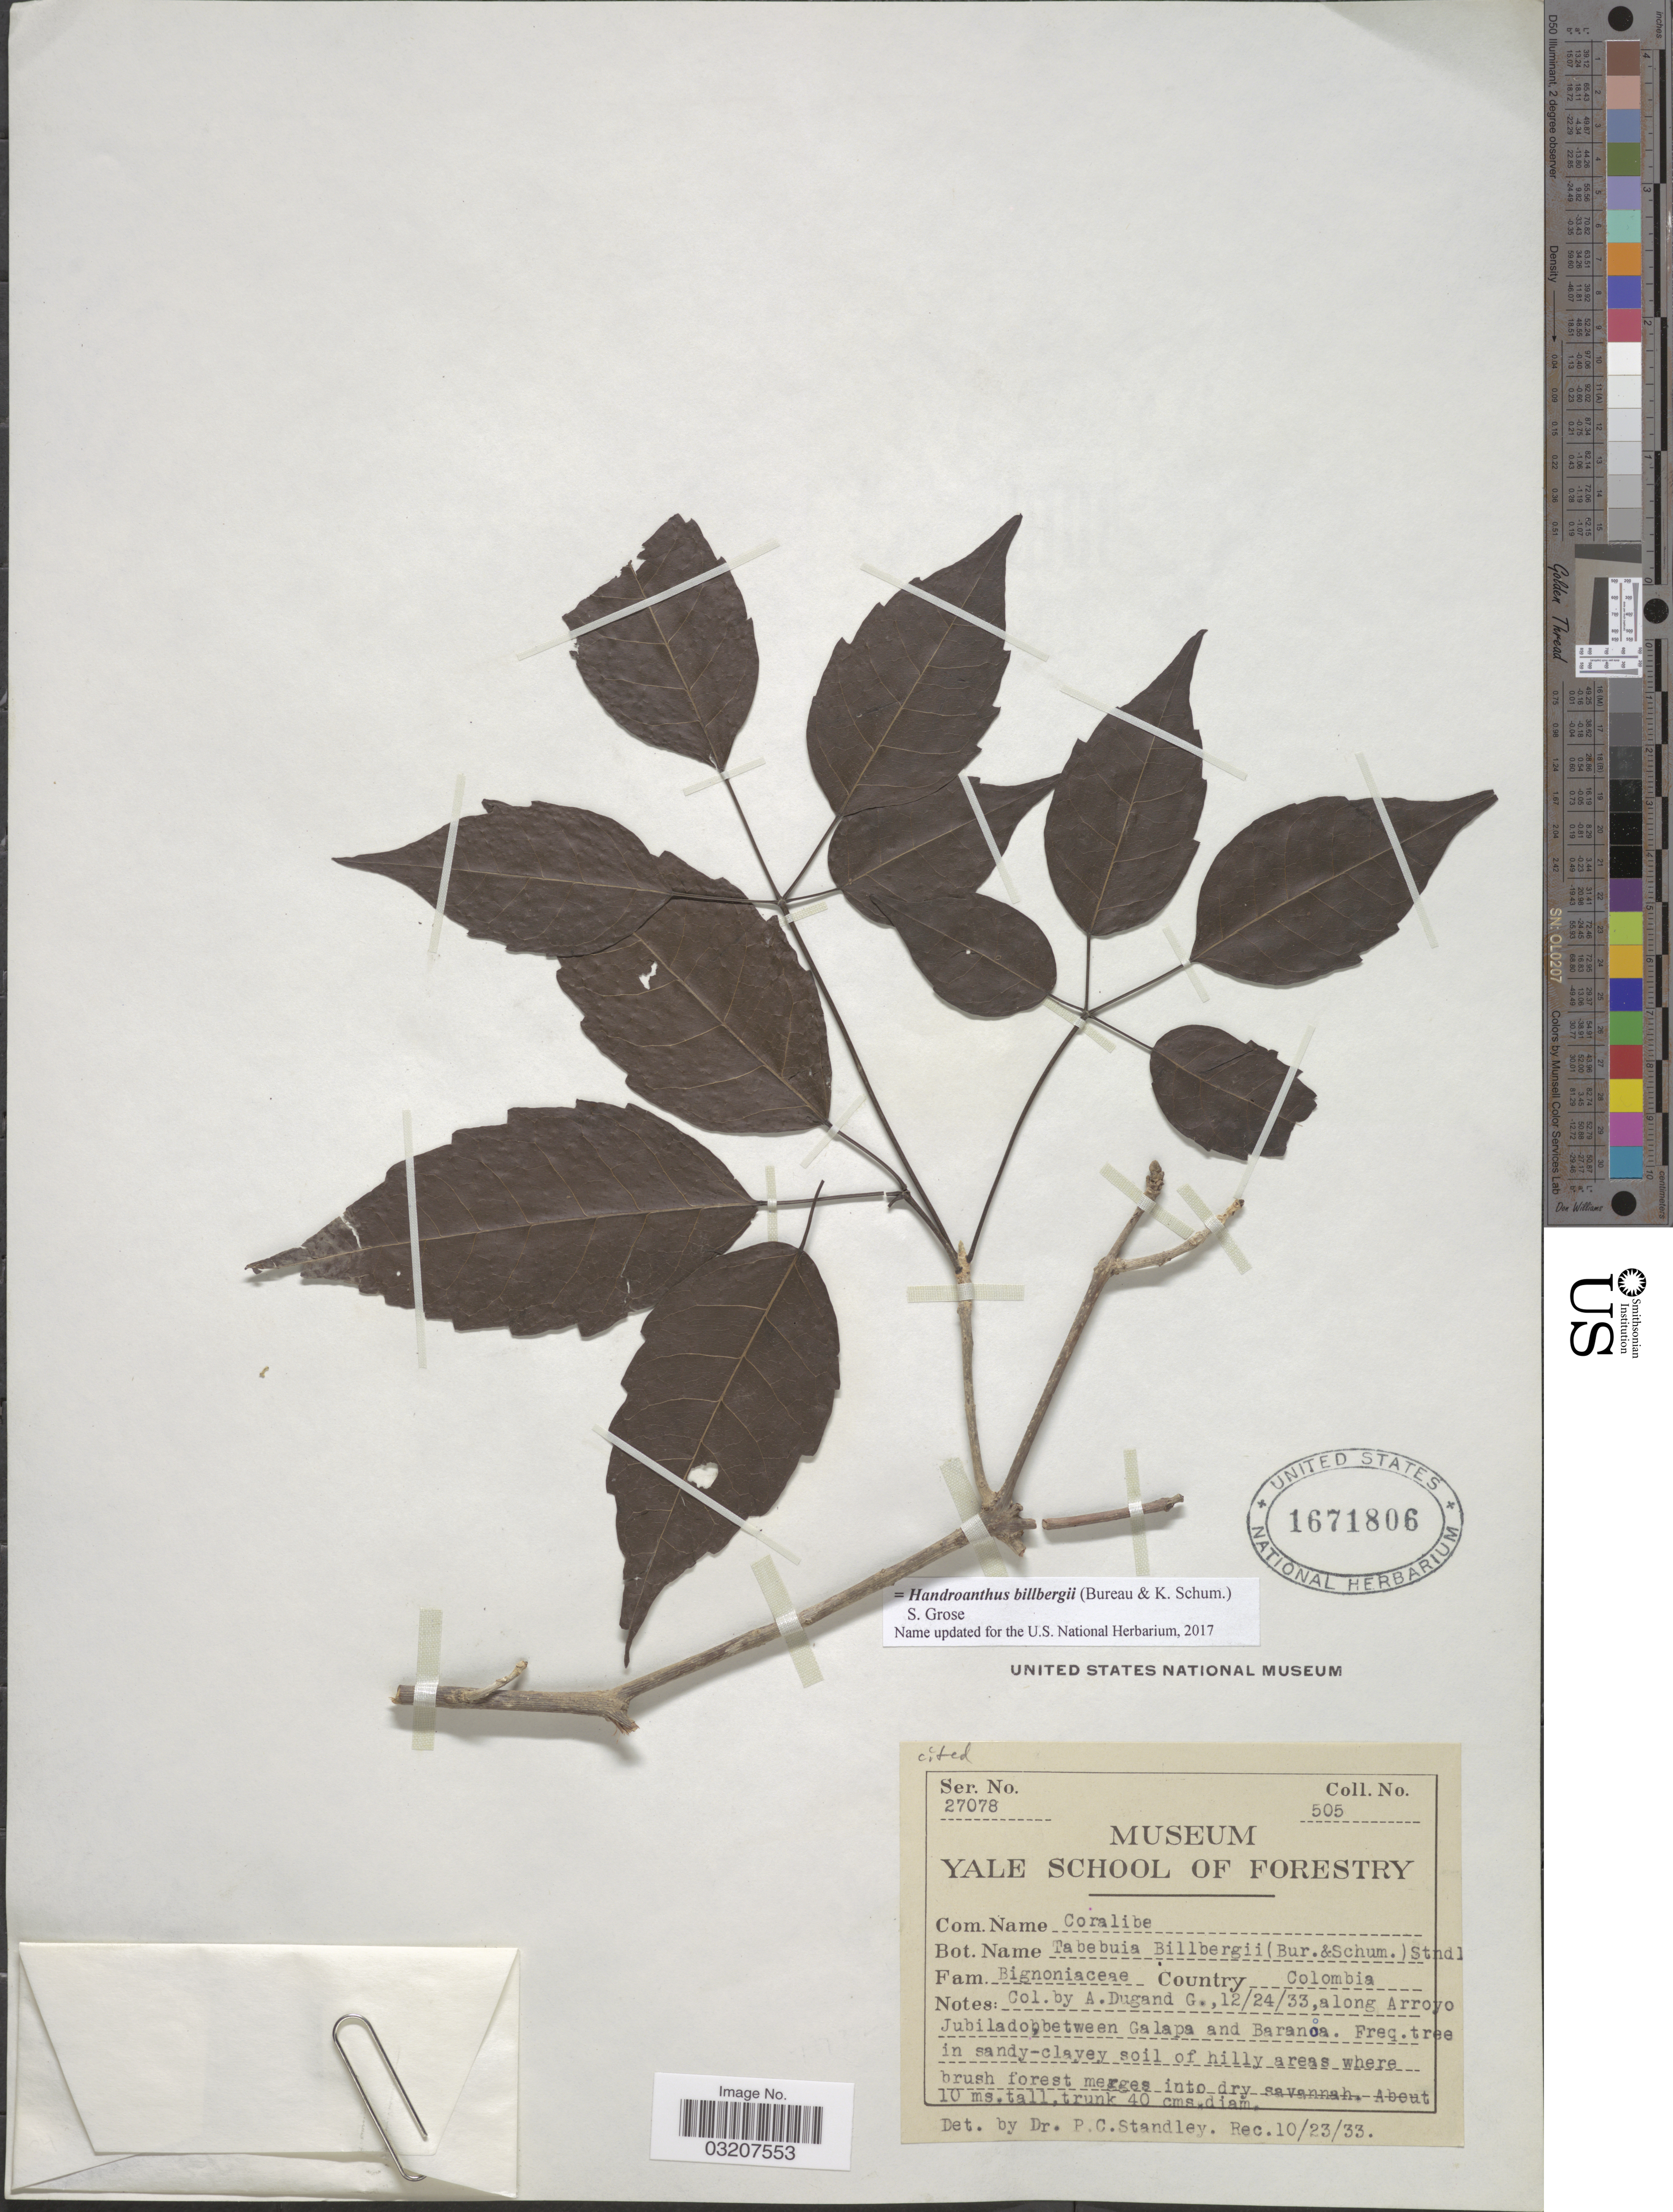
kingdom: Plantae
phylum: Tracheophyta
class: Magnoliopsida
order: Lamiales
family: Bignoniaceae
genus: Handroanthus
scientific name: Handroanthus billbergii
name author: (Bureau & K. Schum.) S.O. Grose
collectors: A. Dugand G.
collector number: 505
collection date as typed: Transcribed d/m/y: 24/12/33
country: Colombia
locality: Along Arroyo Jubilado between Galapa and Baranoa.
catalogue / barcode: US 1671806